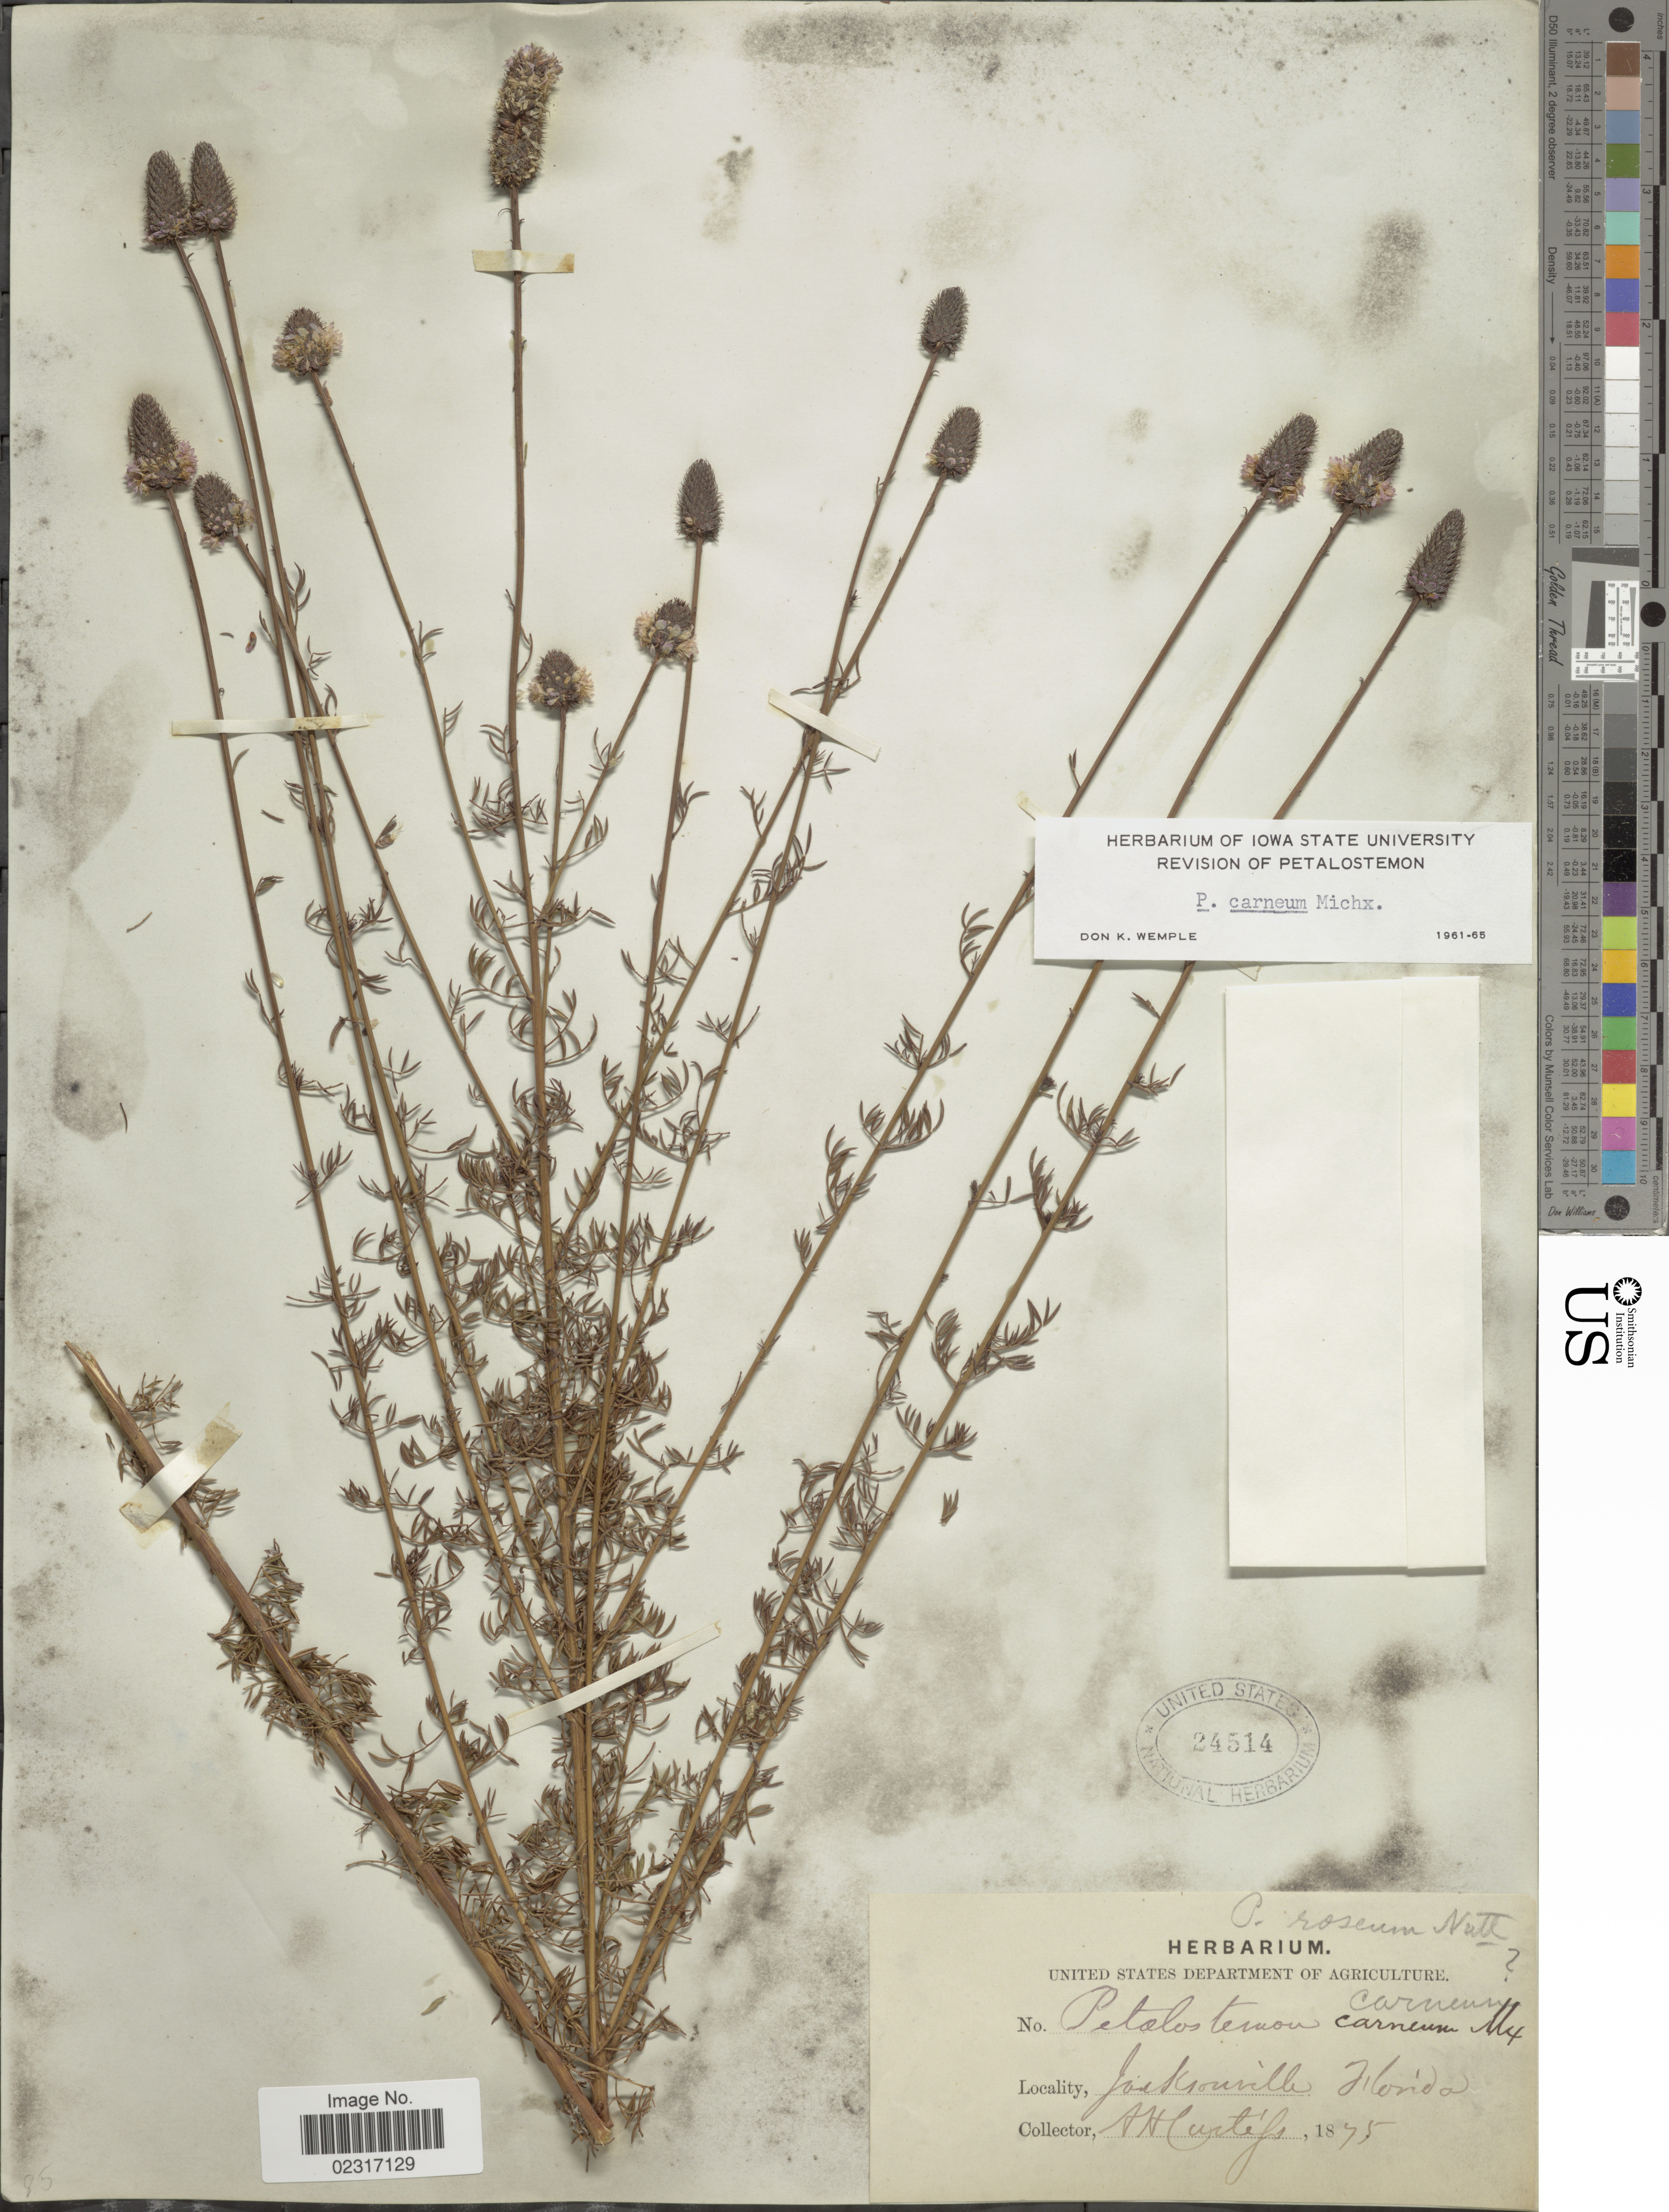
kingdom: Plantae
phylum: Tracheophyta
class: Magnoliopsida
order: Fabales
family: Fabaceae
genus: Dalea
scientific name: Dalea carnea var. carnea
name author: (Michx.) Poir.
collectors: A. H. Curtiss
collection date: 1875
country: United States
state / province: Florida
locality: Jacksonville.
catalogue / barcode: US 24514